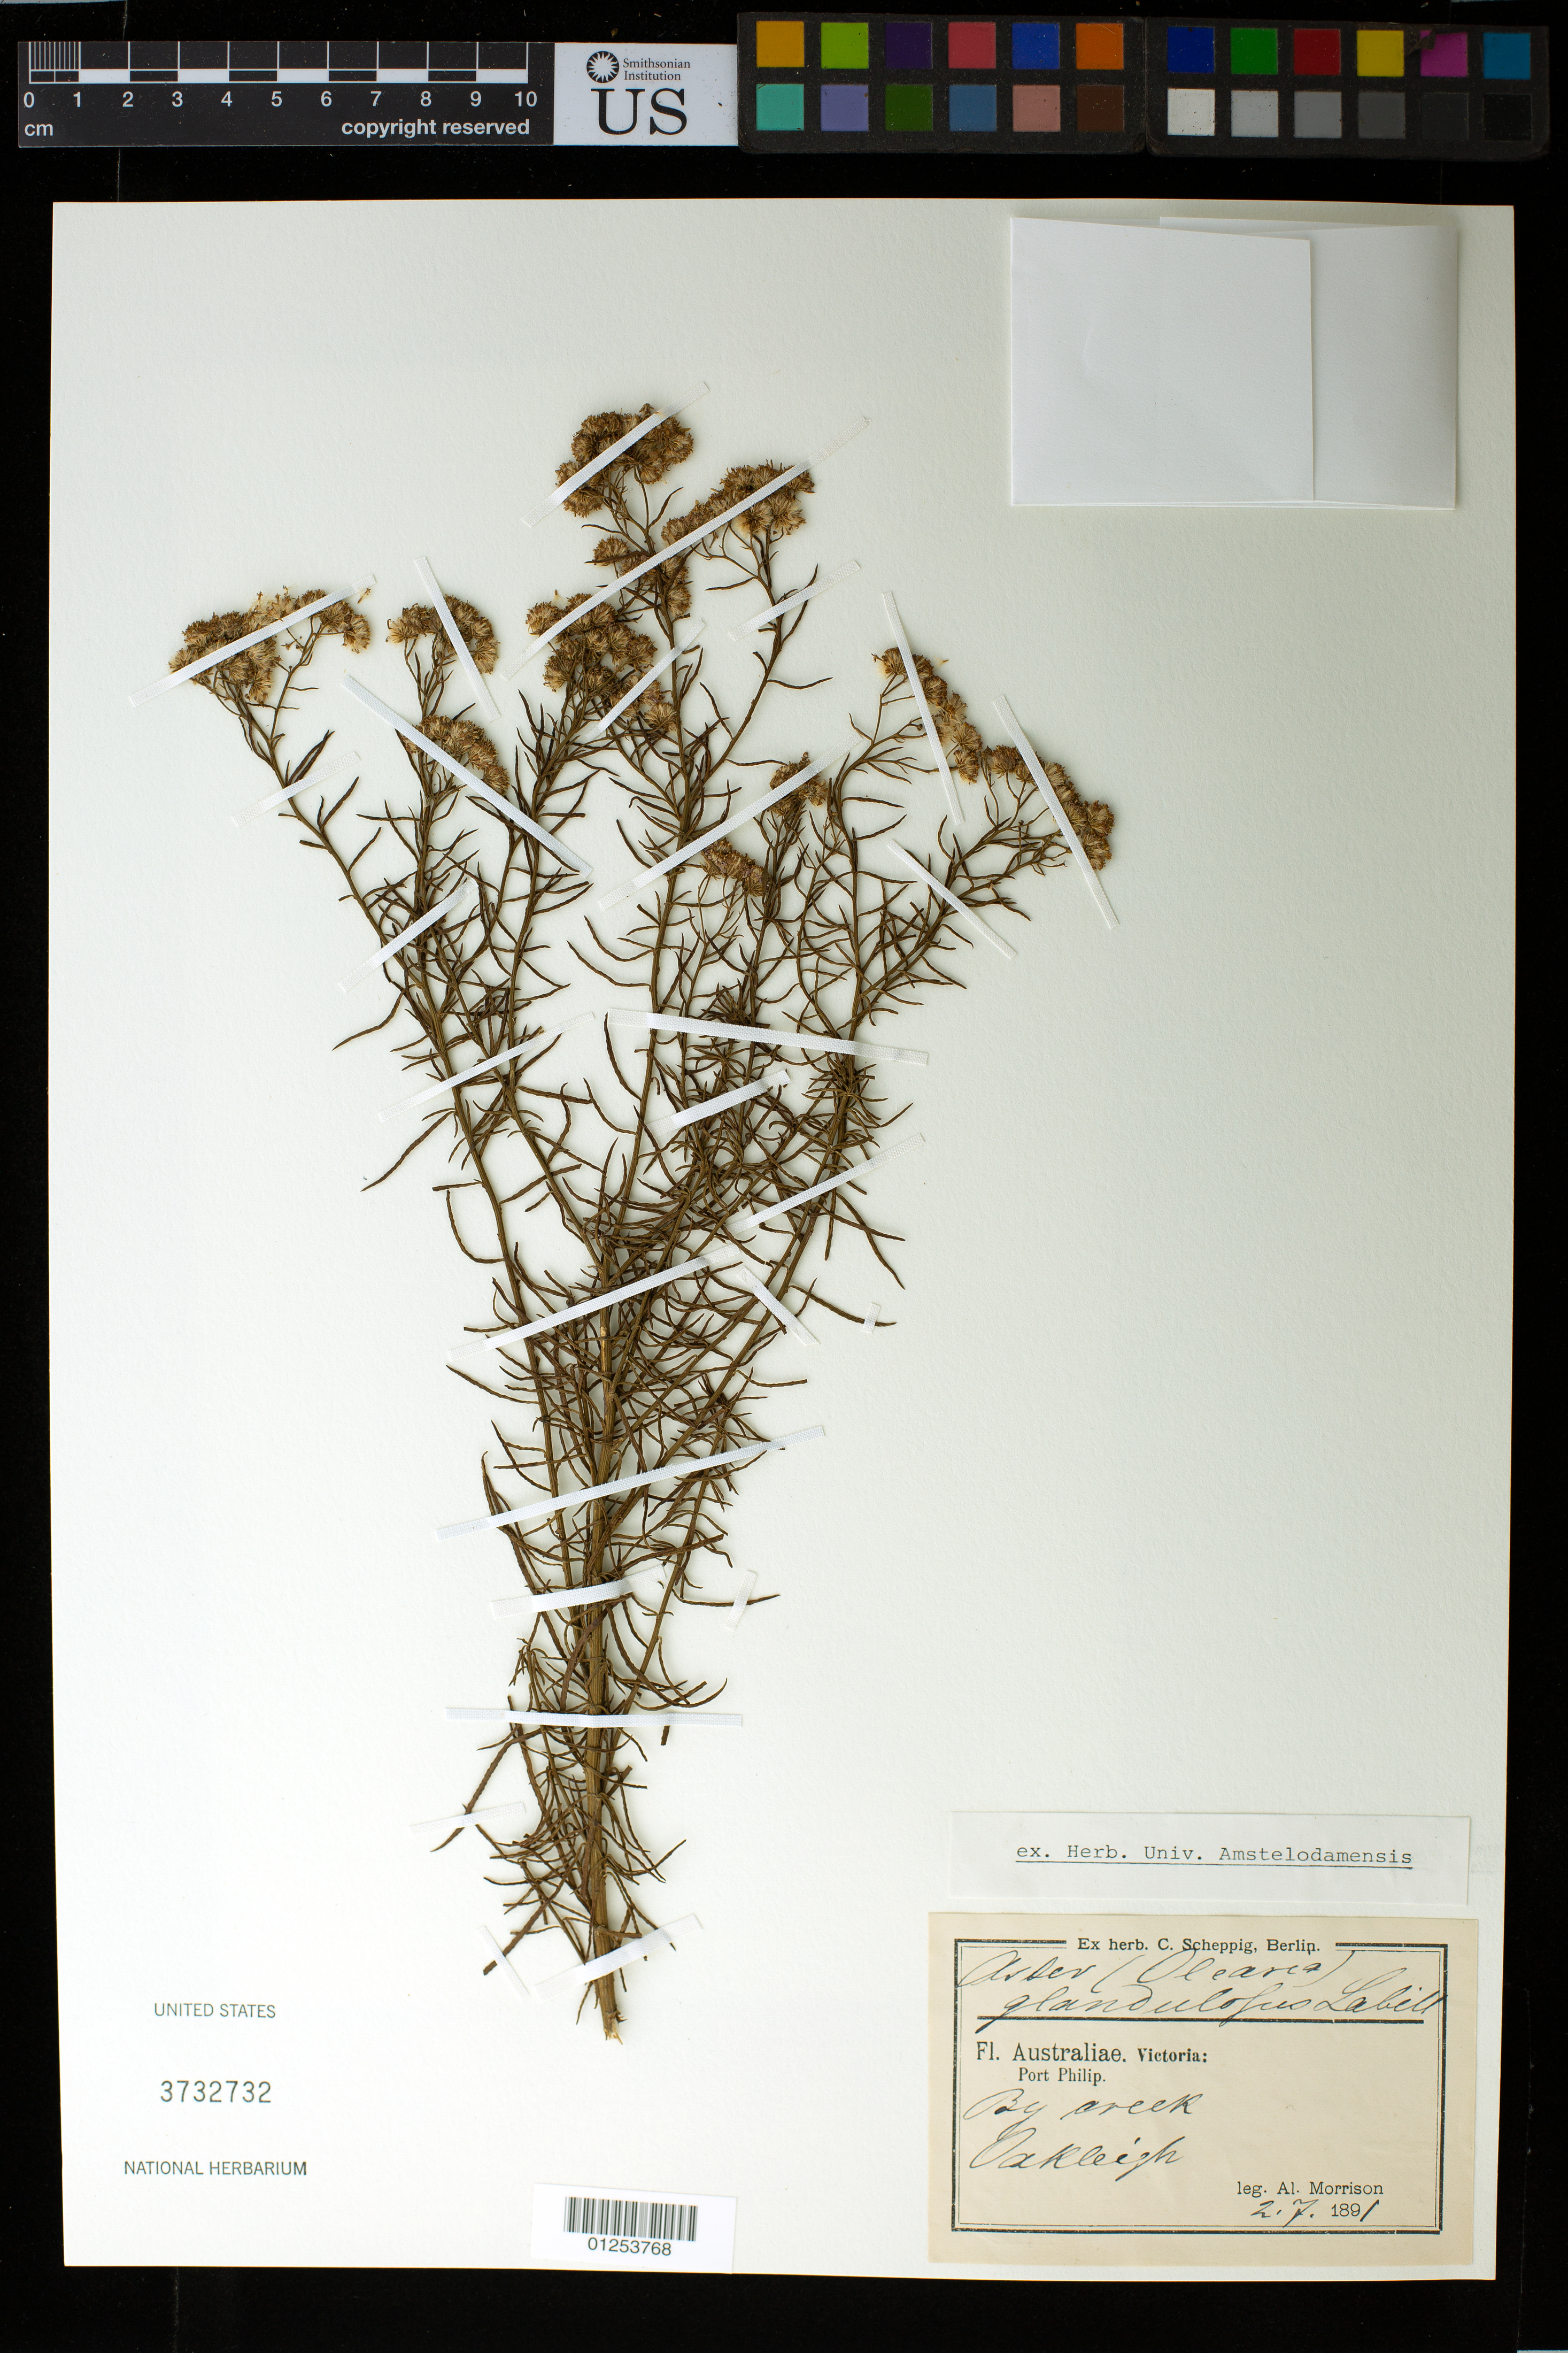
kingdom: Plantae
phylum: Tracheophyta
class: Magnoliopsida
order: Asterales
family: Asteraceae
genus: Aster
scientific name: Aster glandulosus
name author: Labiell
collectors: C. Scheppig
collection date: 1891-07-02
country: Australia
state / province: Victoria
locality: Victoria: Port Philip. By Creek Oakleigh.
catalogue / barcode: US 3732732